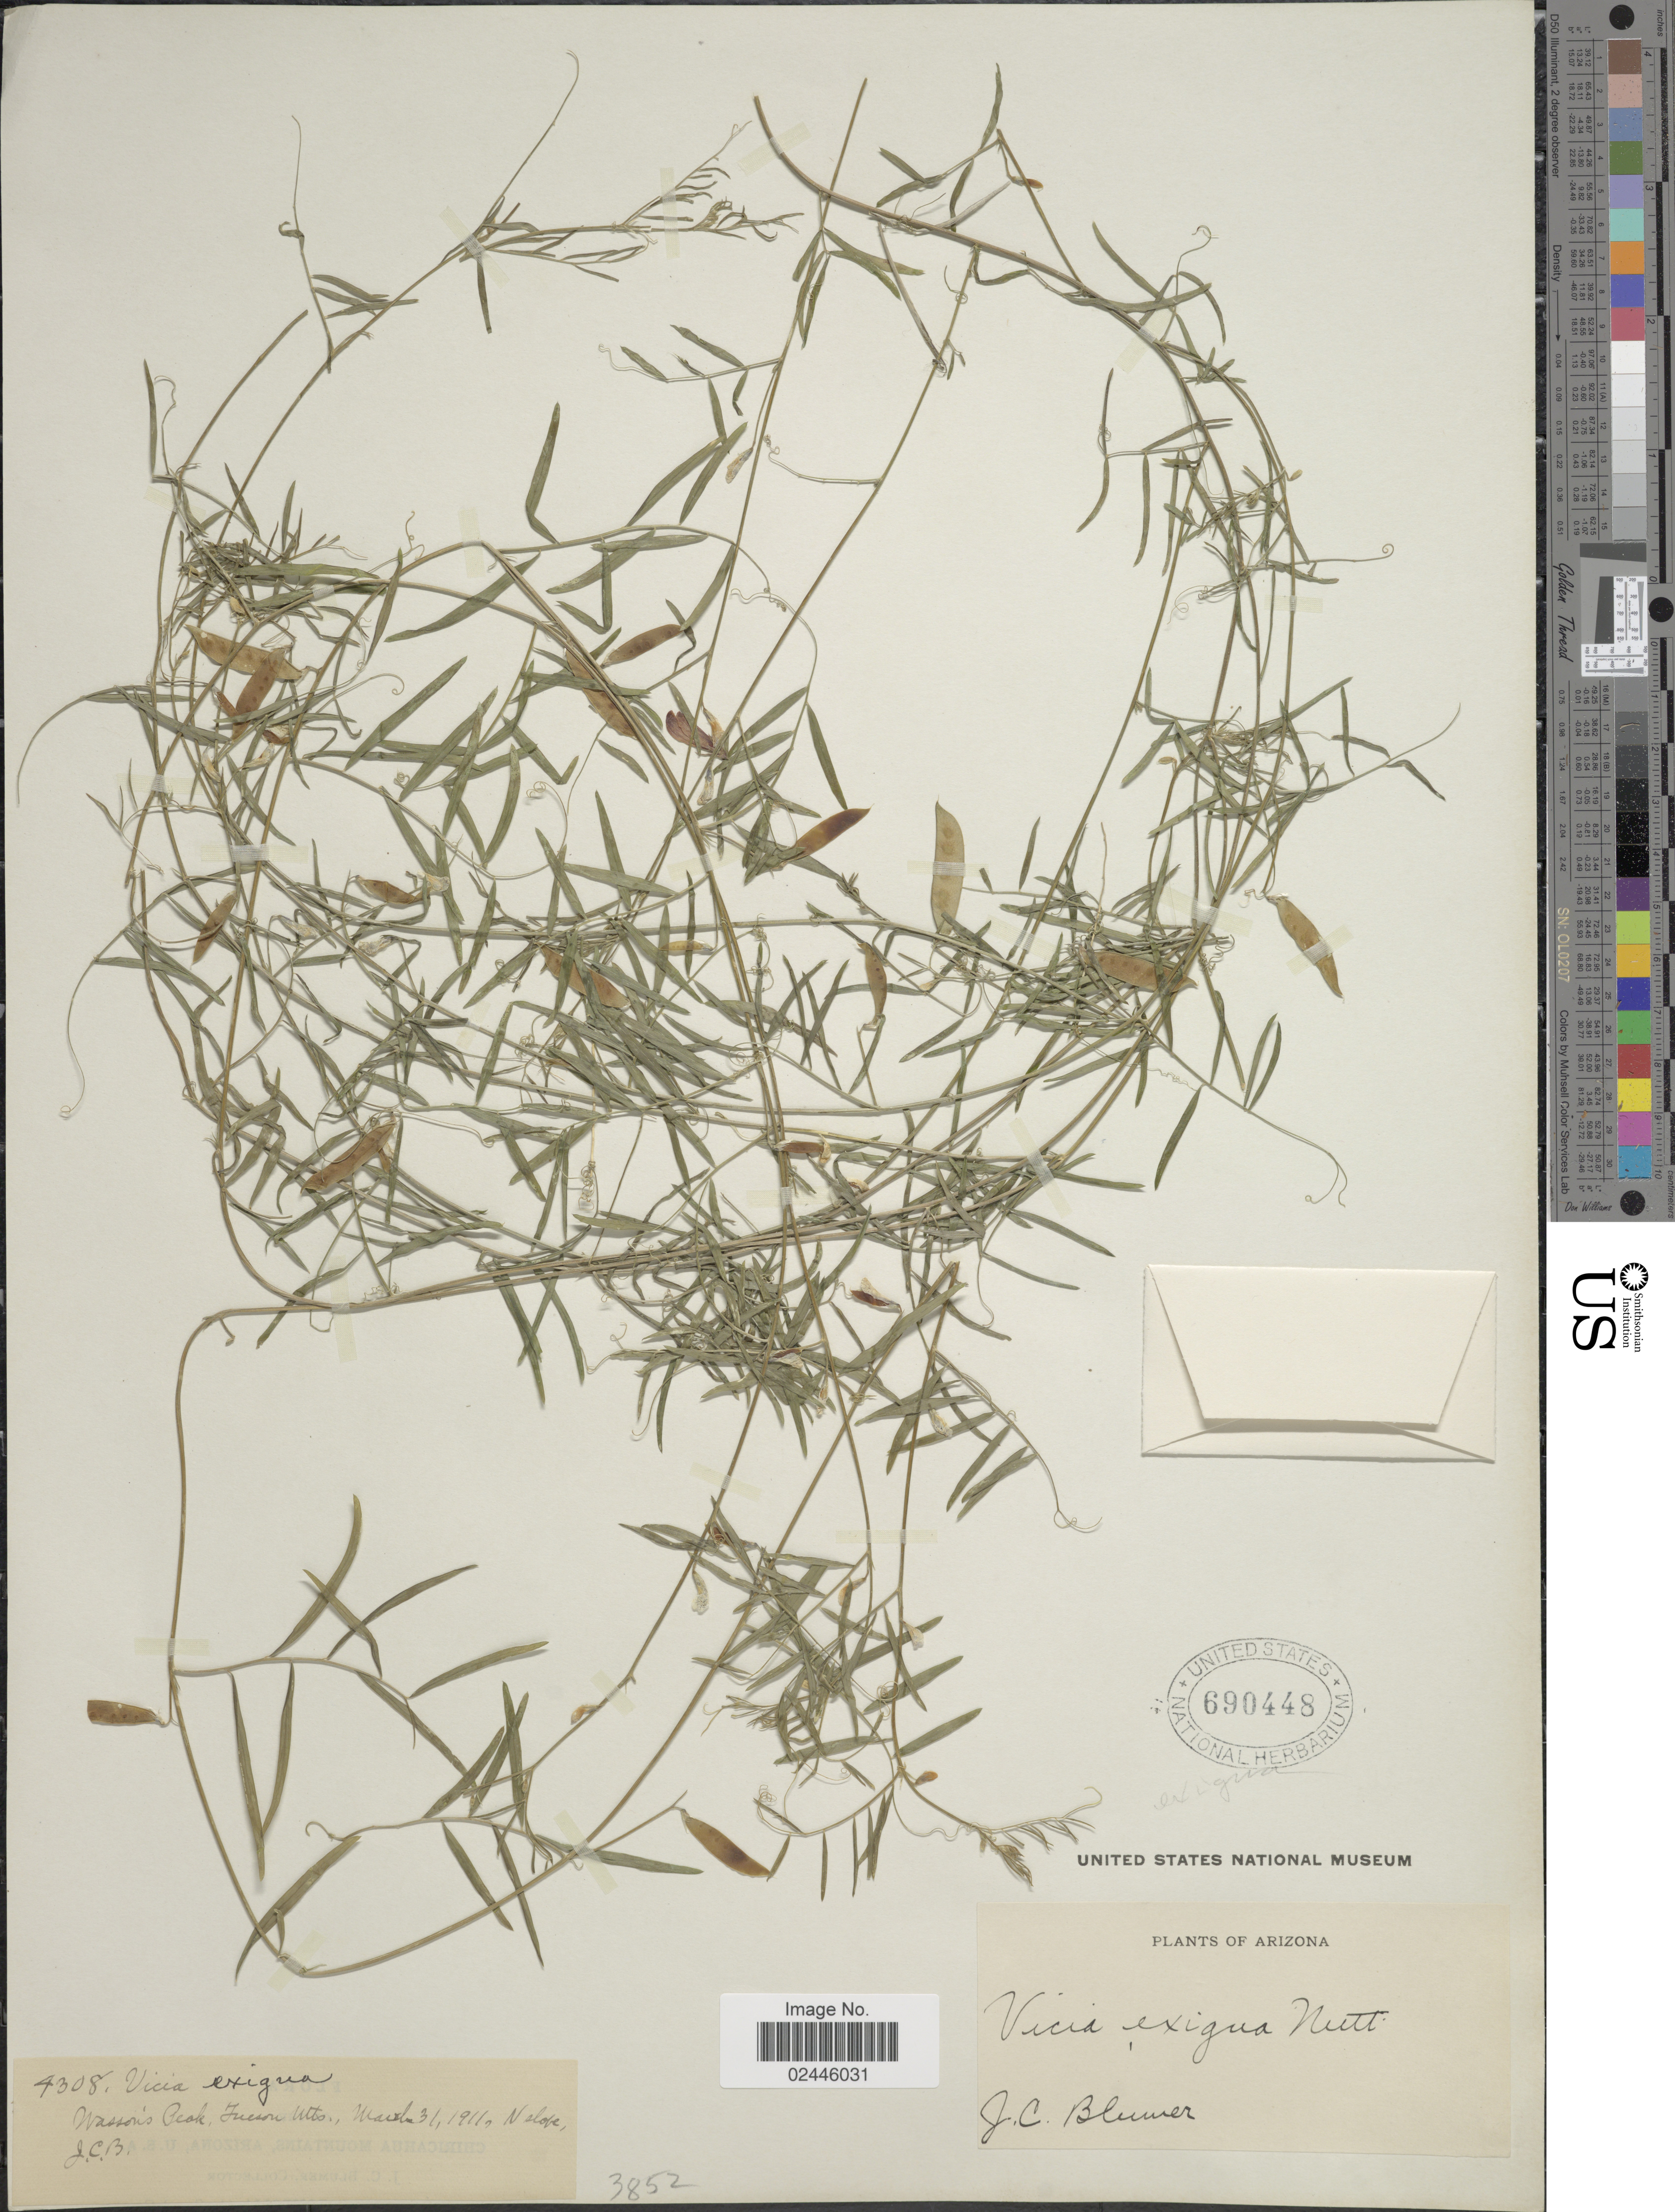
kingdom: Plantae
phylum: Tracheophyta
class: Magnoliopsida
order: Fabales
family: Fabaceae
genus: Vicia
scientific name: Vicia exigua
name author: Nutt.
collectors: J. C. Blumer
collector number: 4308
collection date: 1911-03-31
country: United States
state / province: Arizona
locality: Wasson's Peak, Tucson Mts.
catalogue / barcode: US 690448